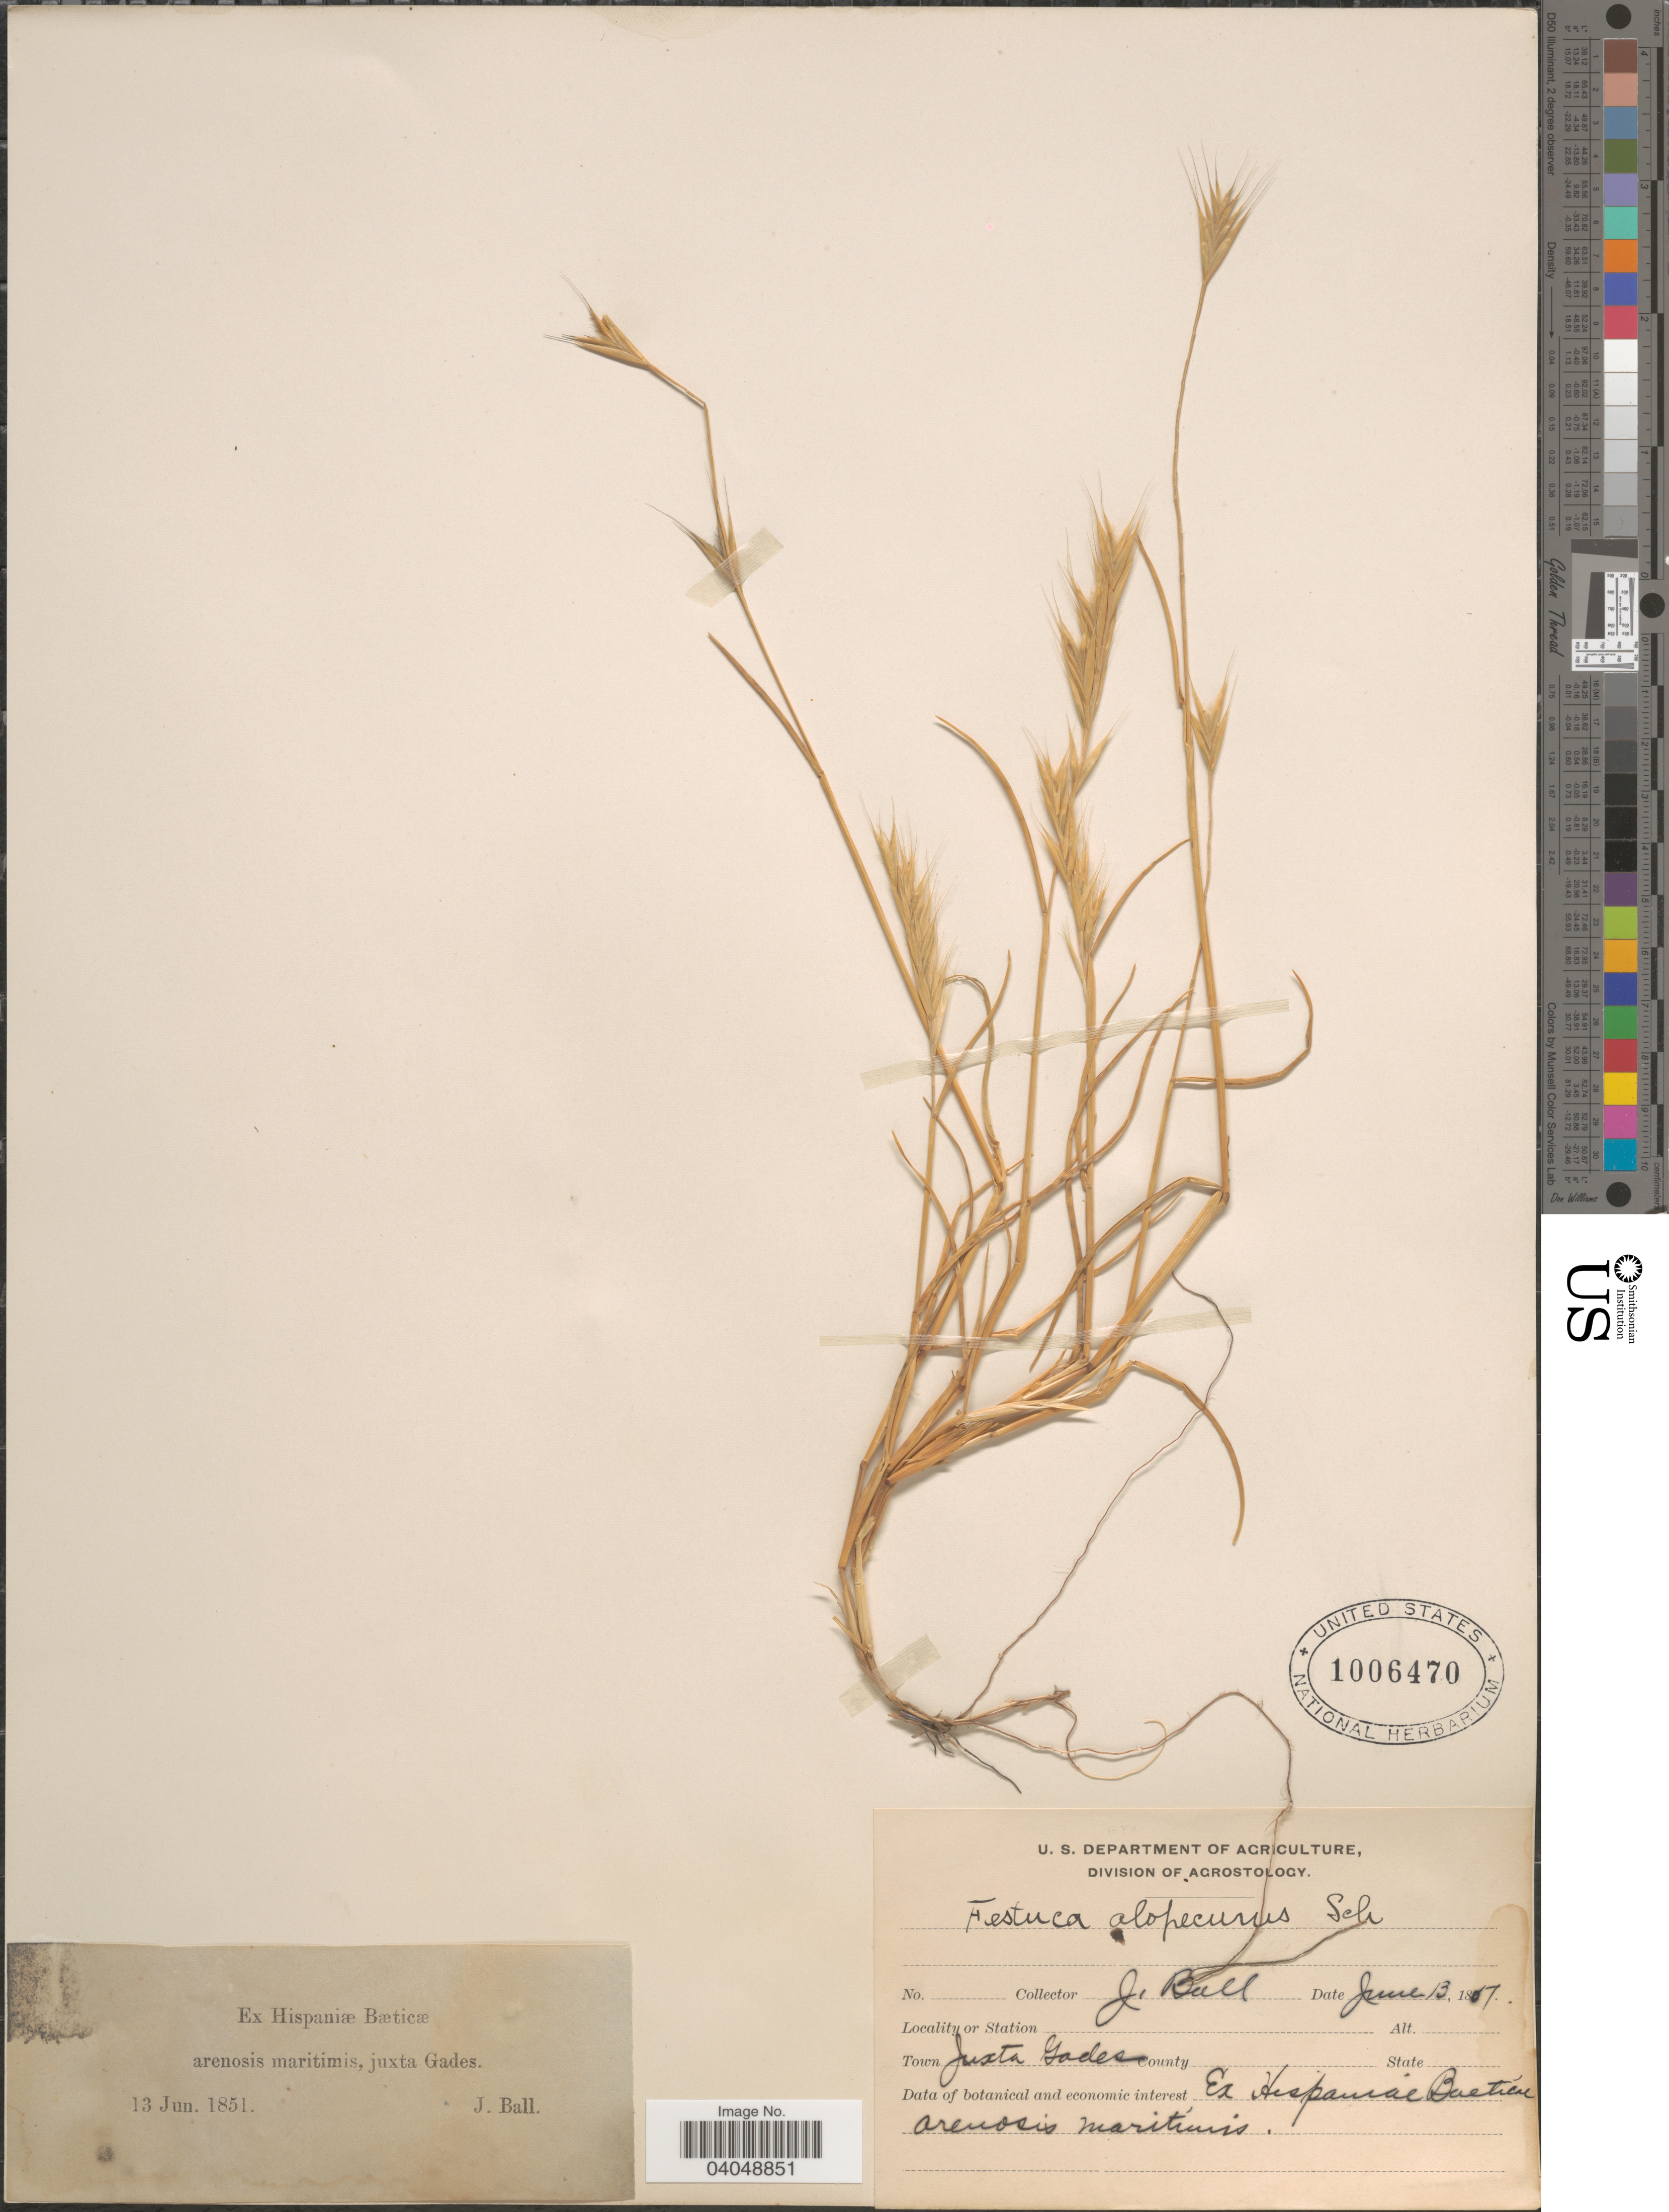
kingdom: Plantae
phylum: Tracheophyta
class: Liliopsida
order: Poales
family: Poaceae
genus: Festuca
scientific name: Festuca alopecuros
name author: Schousb.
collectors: J. Ball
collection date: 1851-06-13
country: Spain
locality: Ex Hispaniæ Bæticæ arenosis maritimis, juxta Gades.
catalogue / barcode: US 1006470